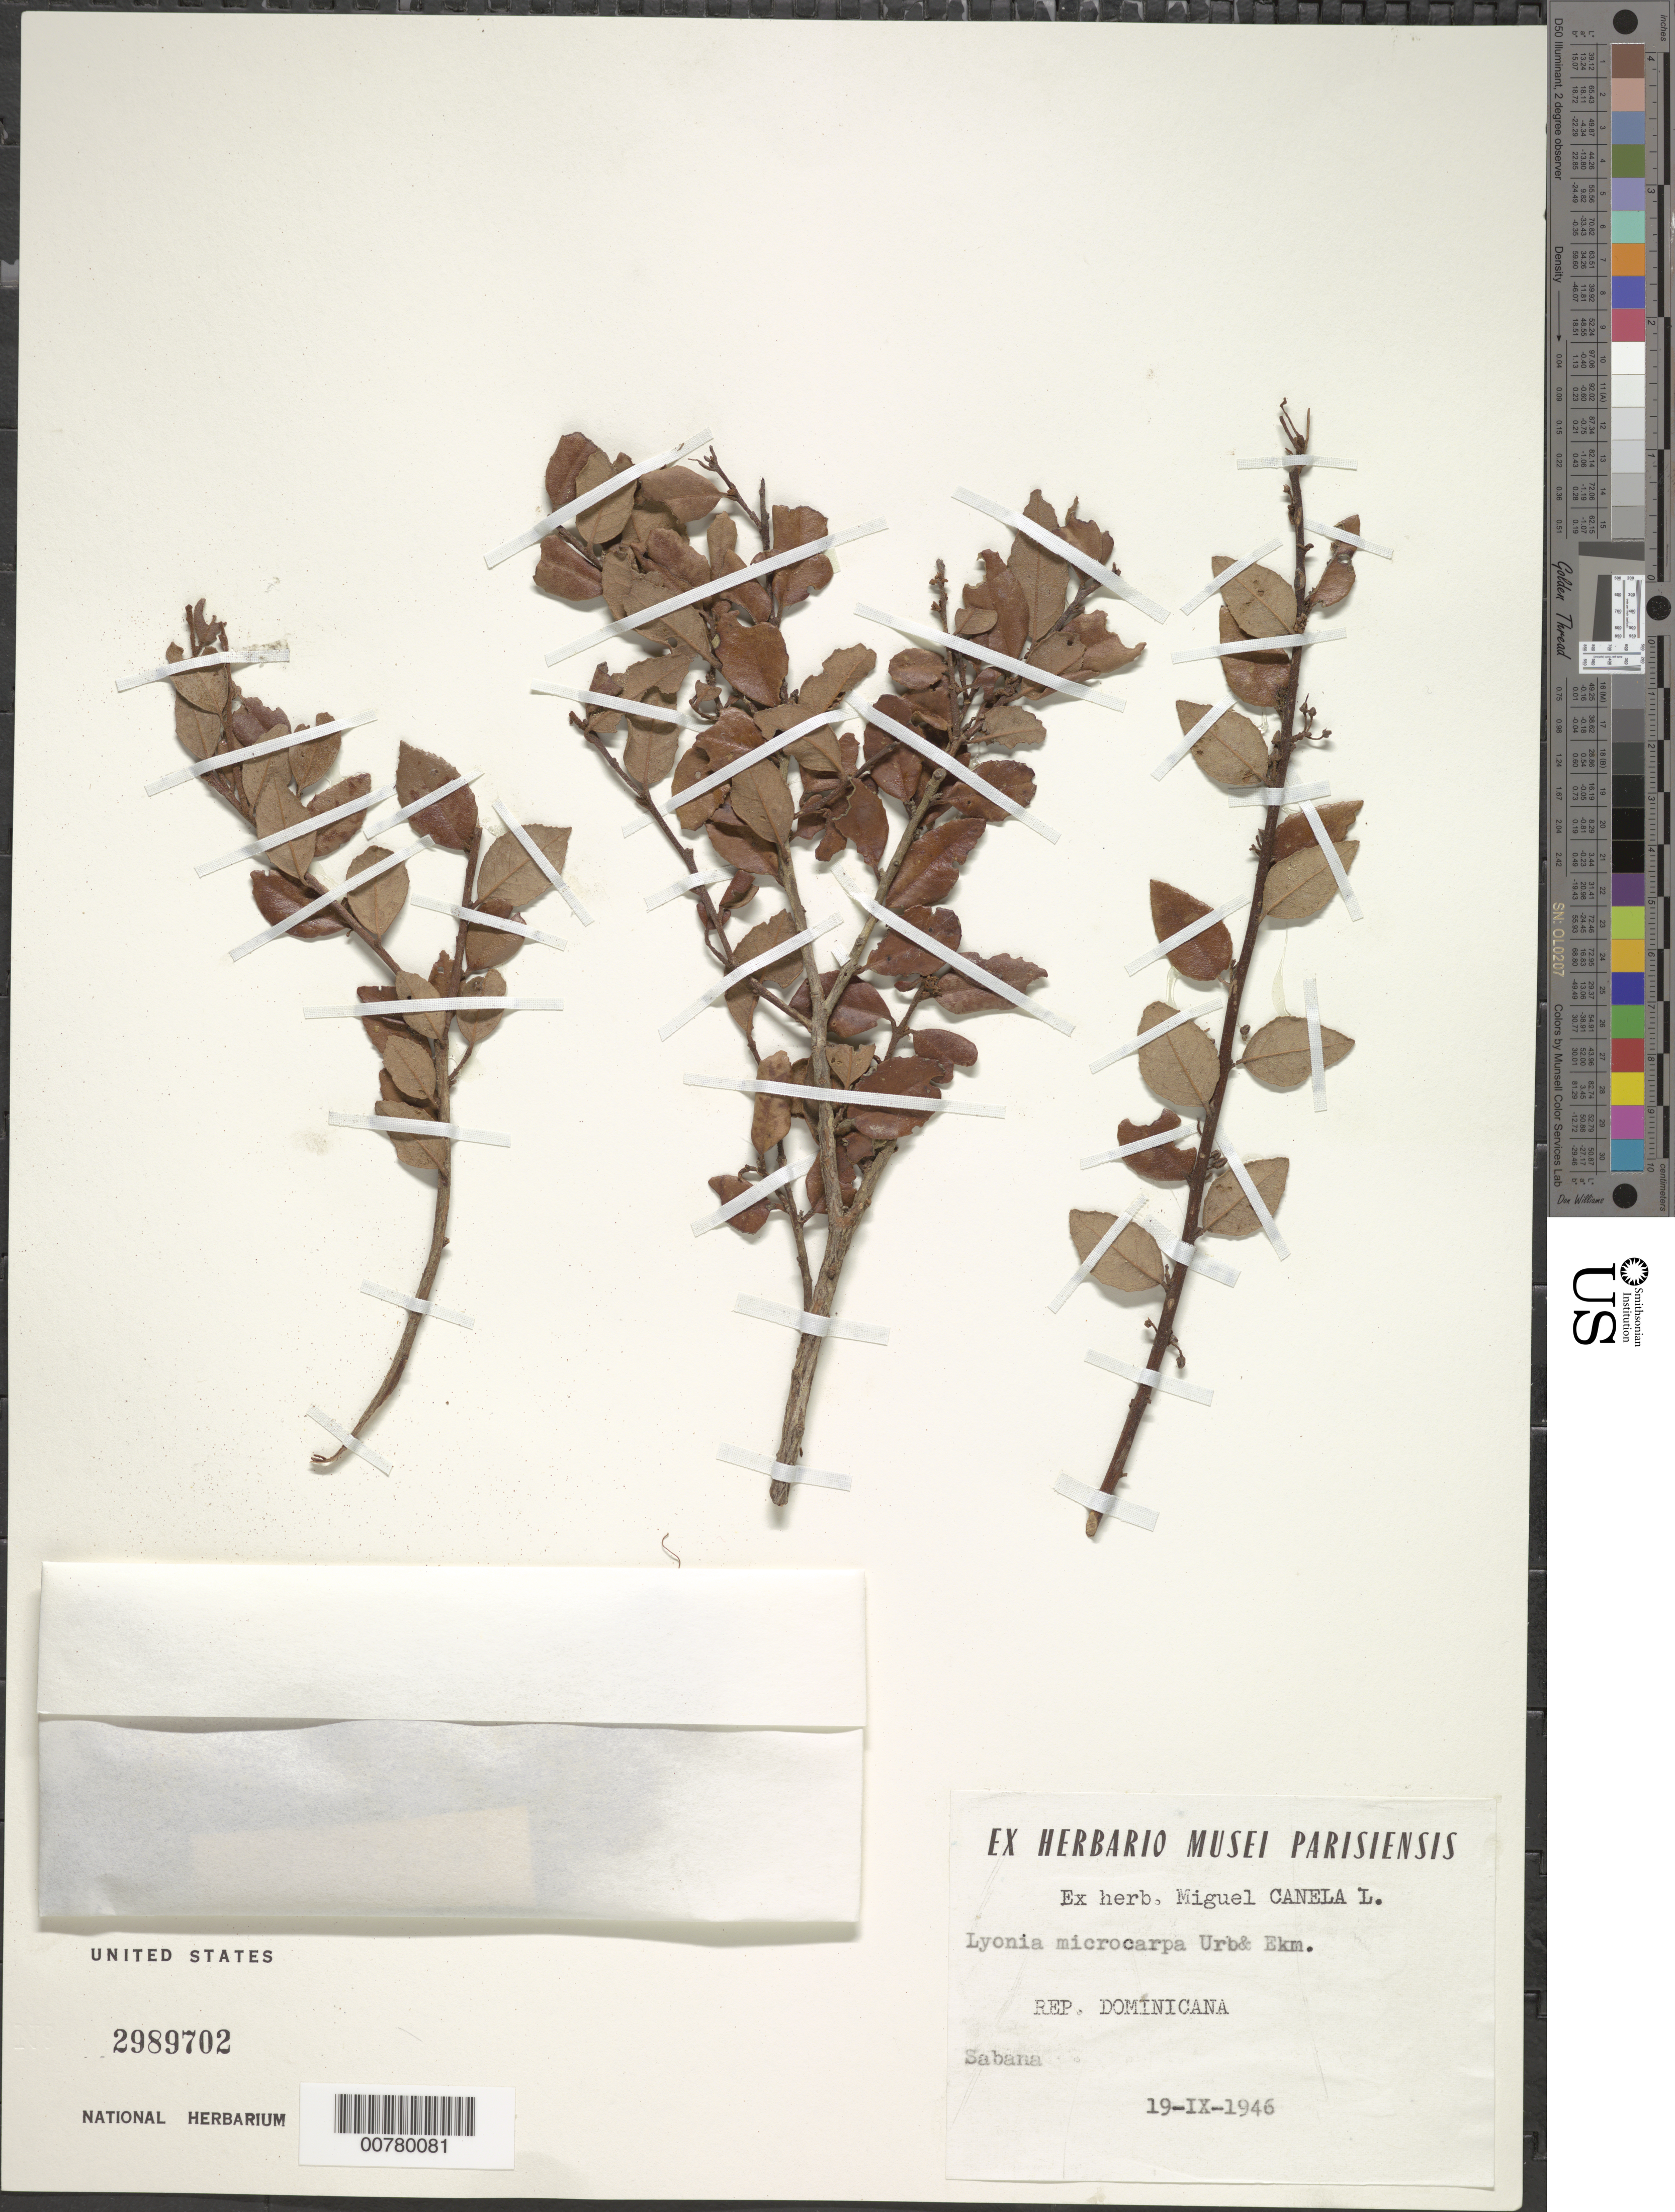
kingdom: Plantae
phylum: Tracheophyta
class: Magnoliopsida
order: Ericales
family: Ericaceae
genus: Lyonia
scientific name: Lyonia microcarpa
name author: Urb. & Ekman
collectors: M. Canela Lazaro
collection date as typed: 19 Sep 1946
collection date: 1946-09-19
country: Dominican Republic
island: Hispaniola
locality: Sabana.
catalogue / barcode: US 2989702